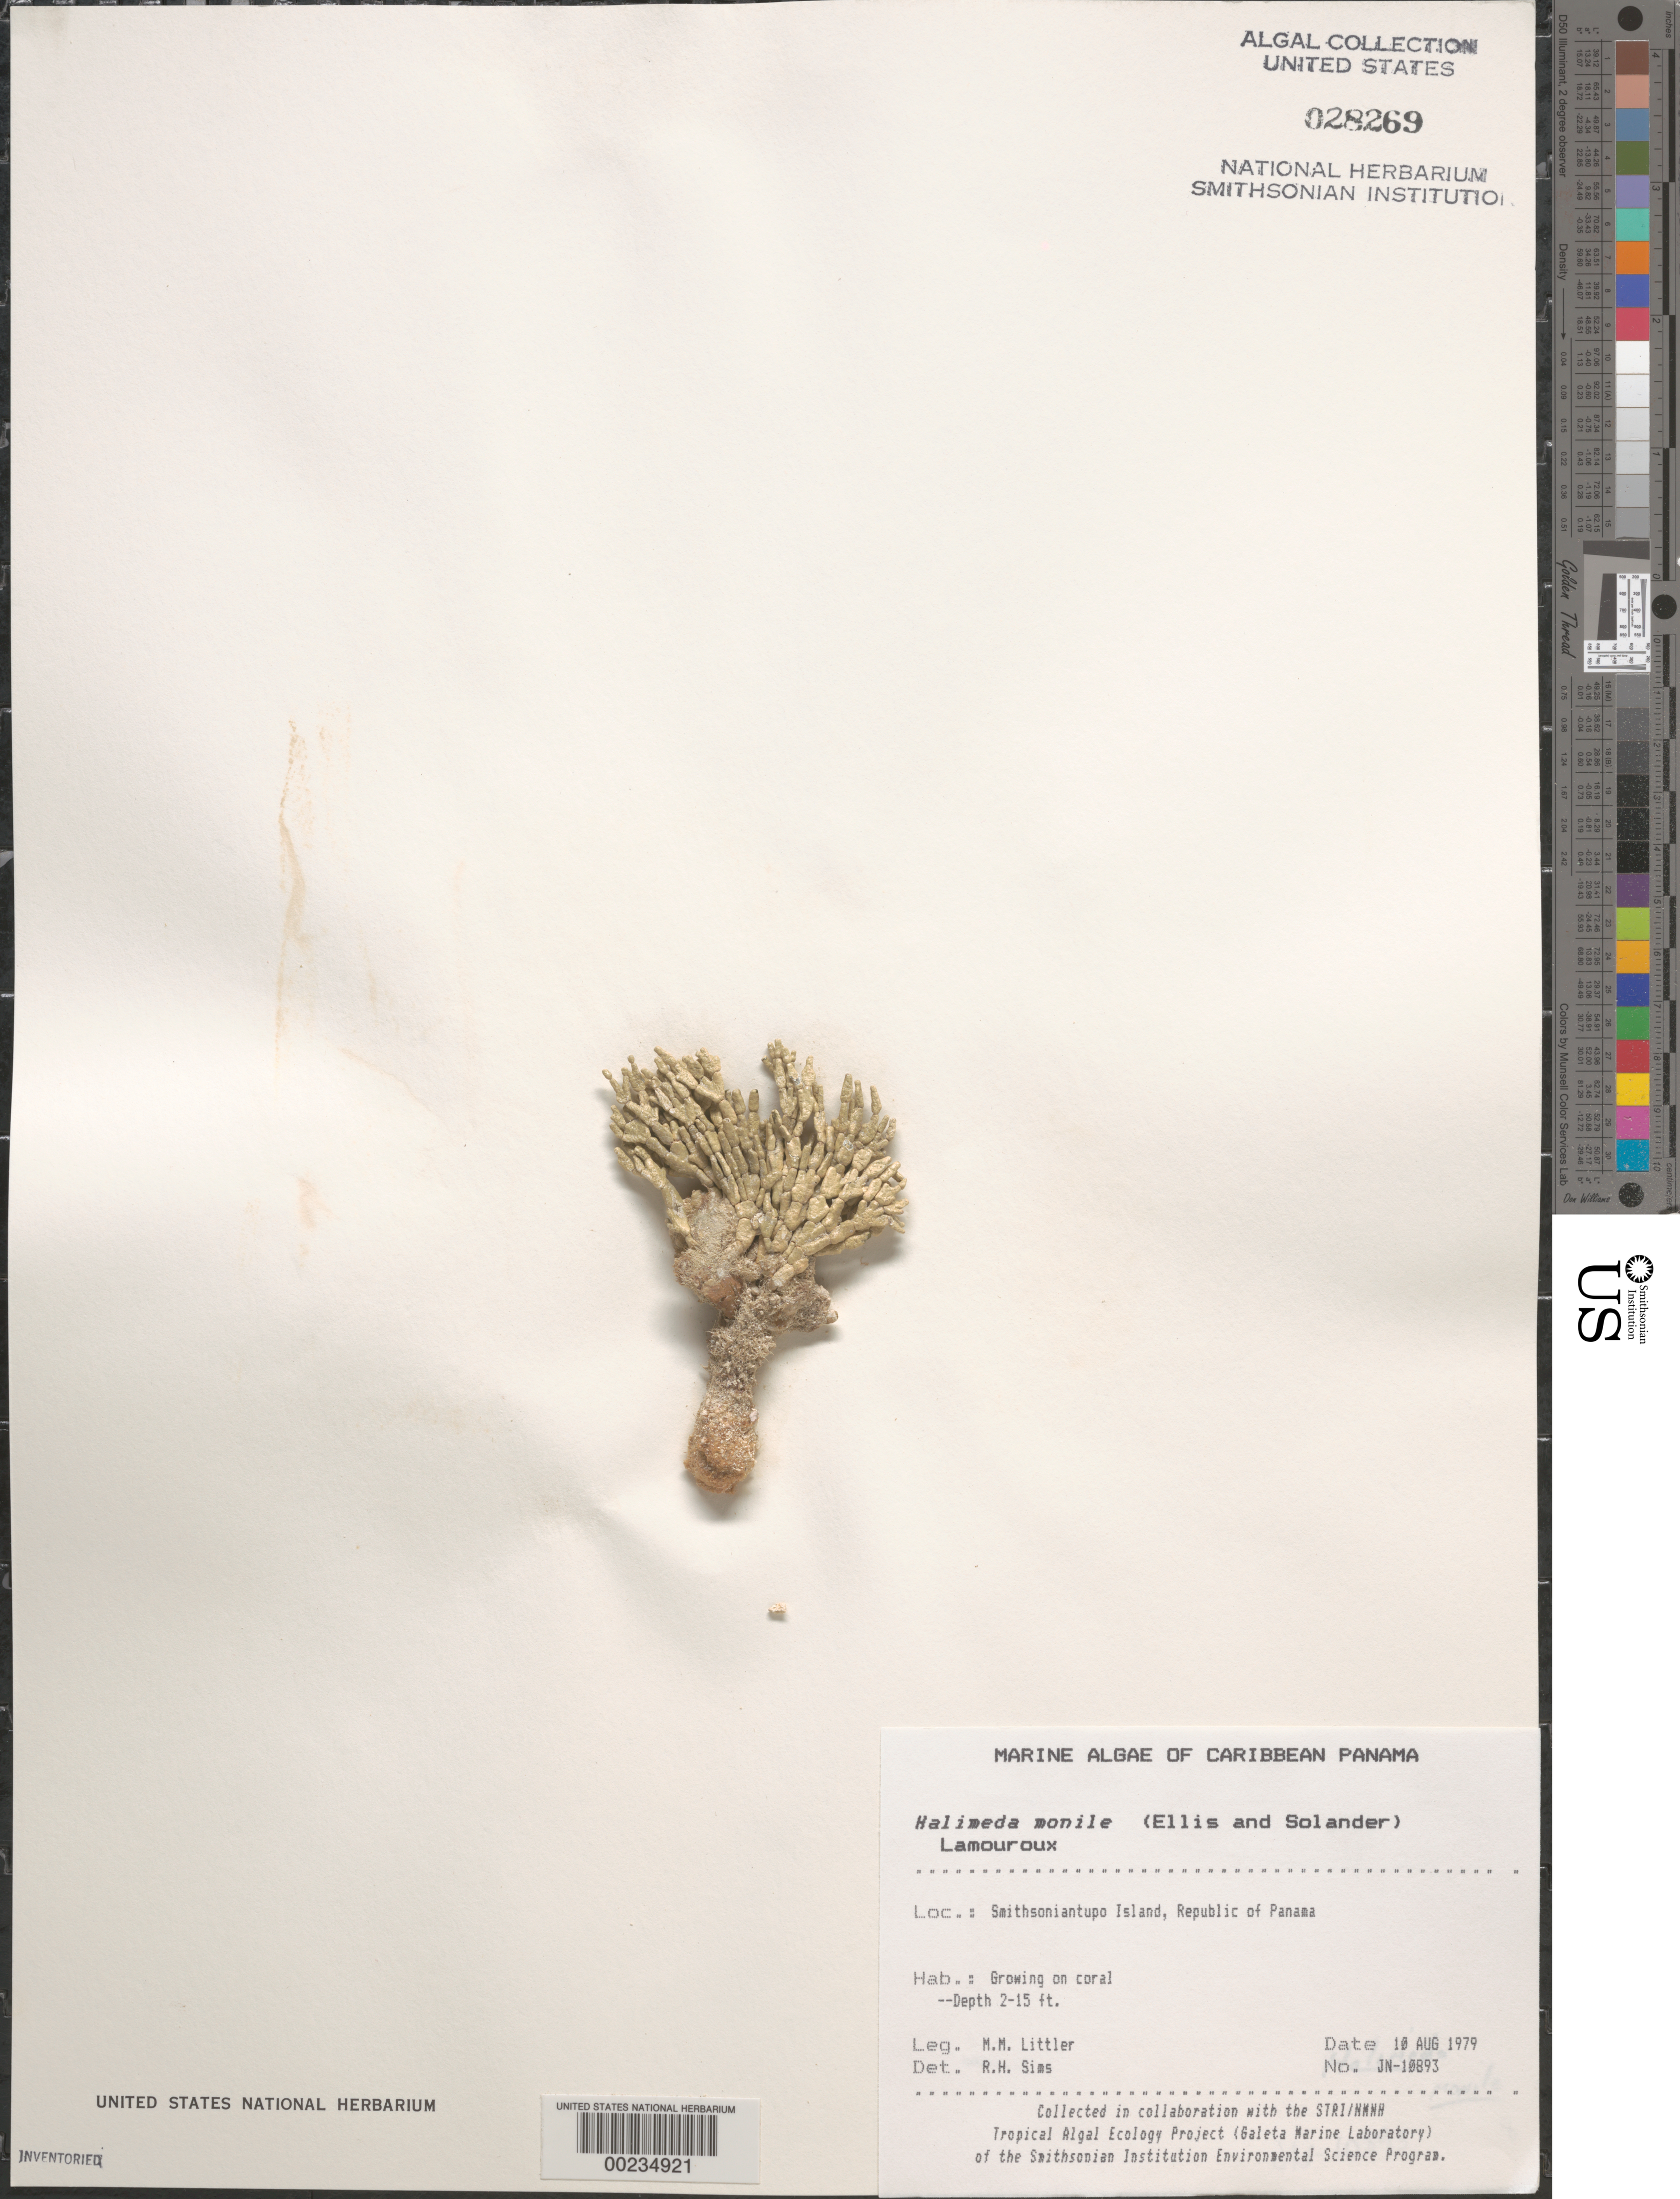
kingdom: Plantae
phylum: Chlorophyta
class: Ulvophyceae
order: Bryopsidales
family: Halimedaceae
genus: Halimeda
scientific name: Halimeda monile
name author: (J. Ellis & Sol.) J.V.Lamouroux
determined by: Sims, Robert H.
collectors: M. M. Littler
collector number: Jn-10893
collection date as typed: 10 Aug 1979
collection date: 1979-08-10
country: Panama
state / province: Kuna Yala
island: Smithsoniantupo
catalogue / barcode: US 28269